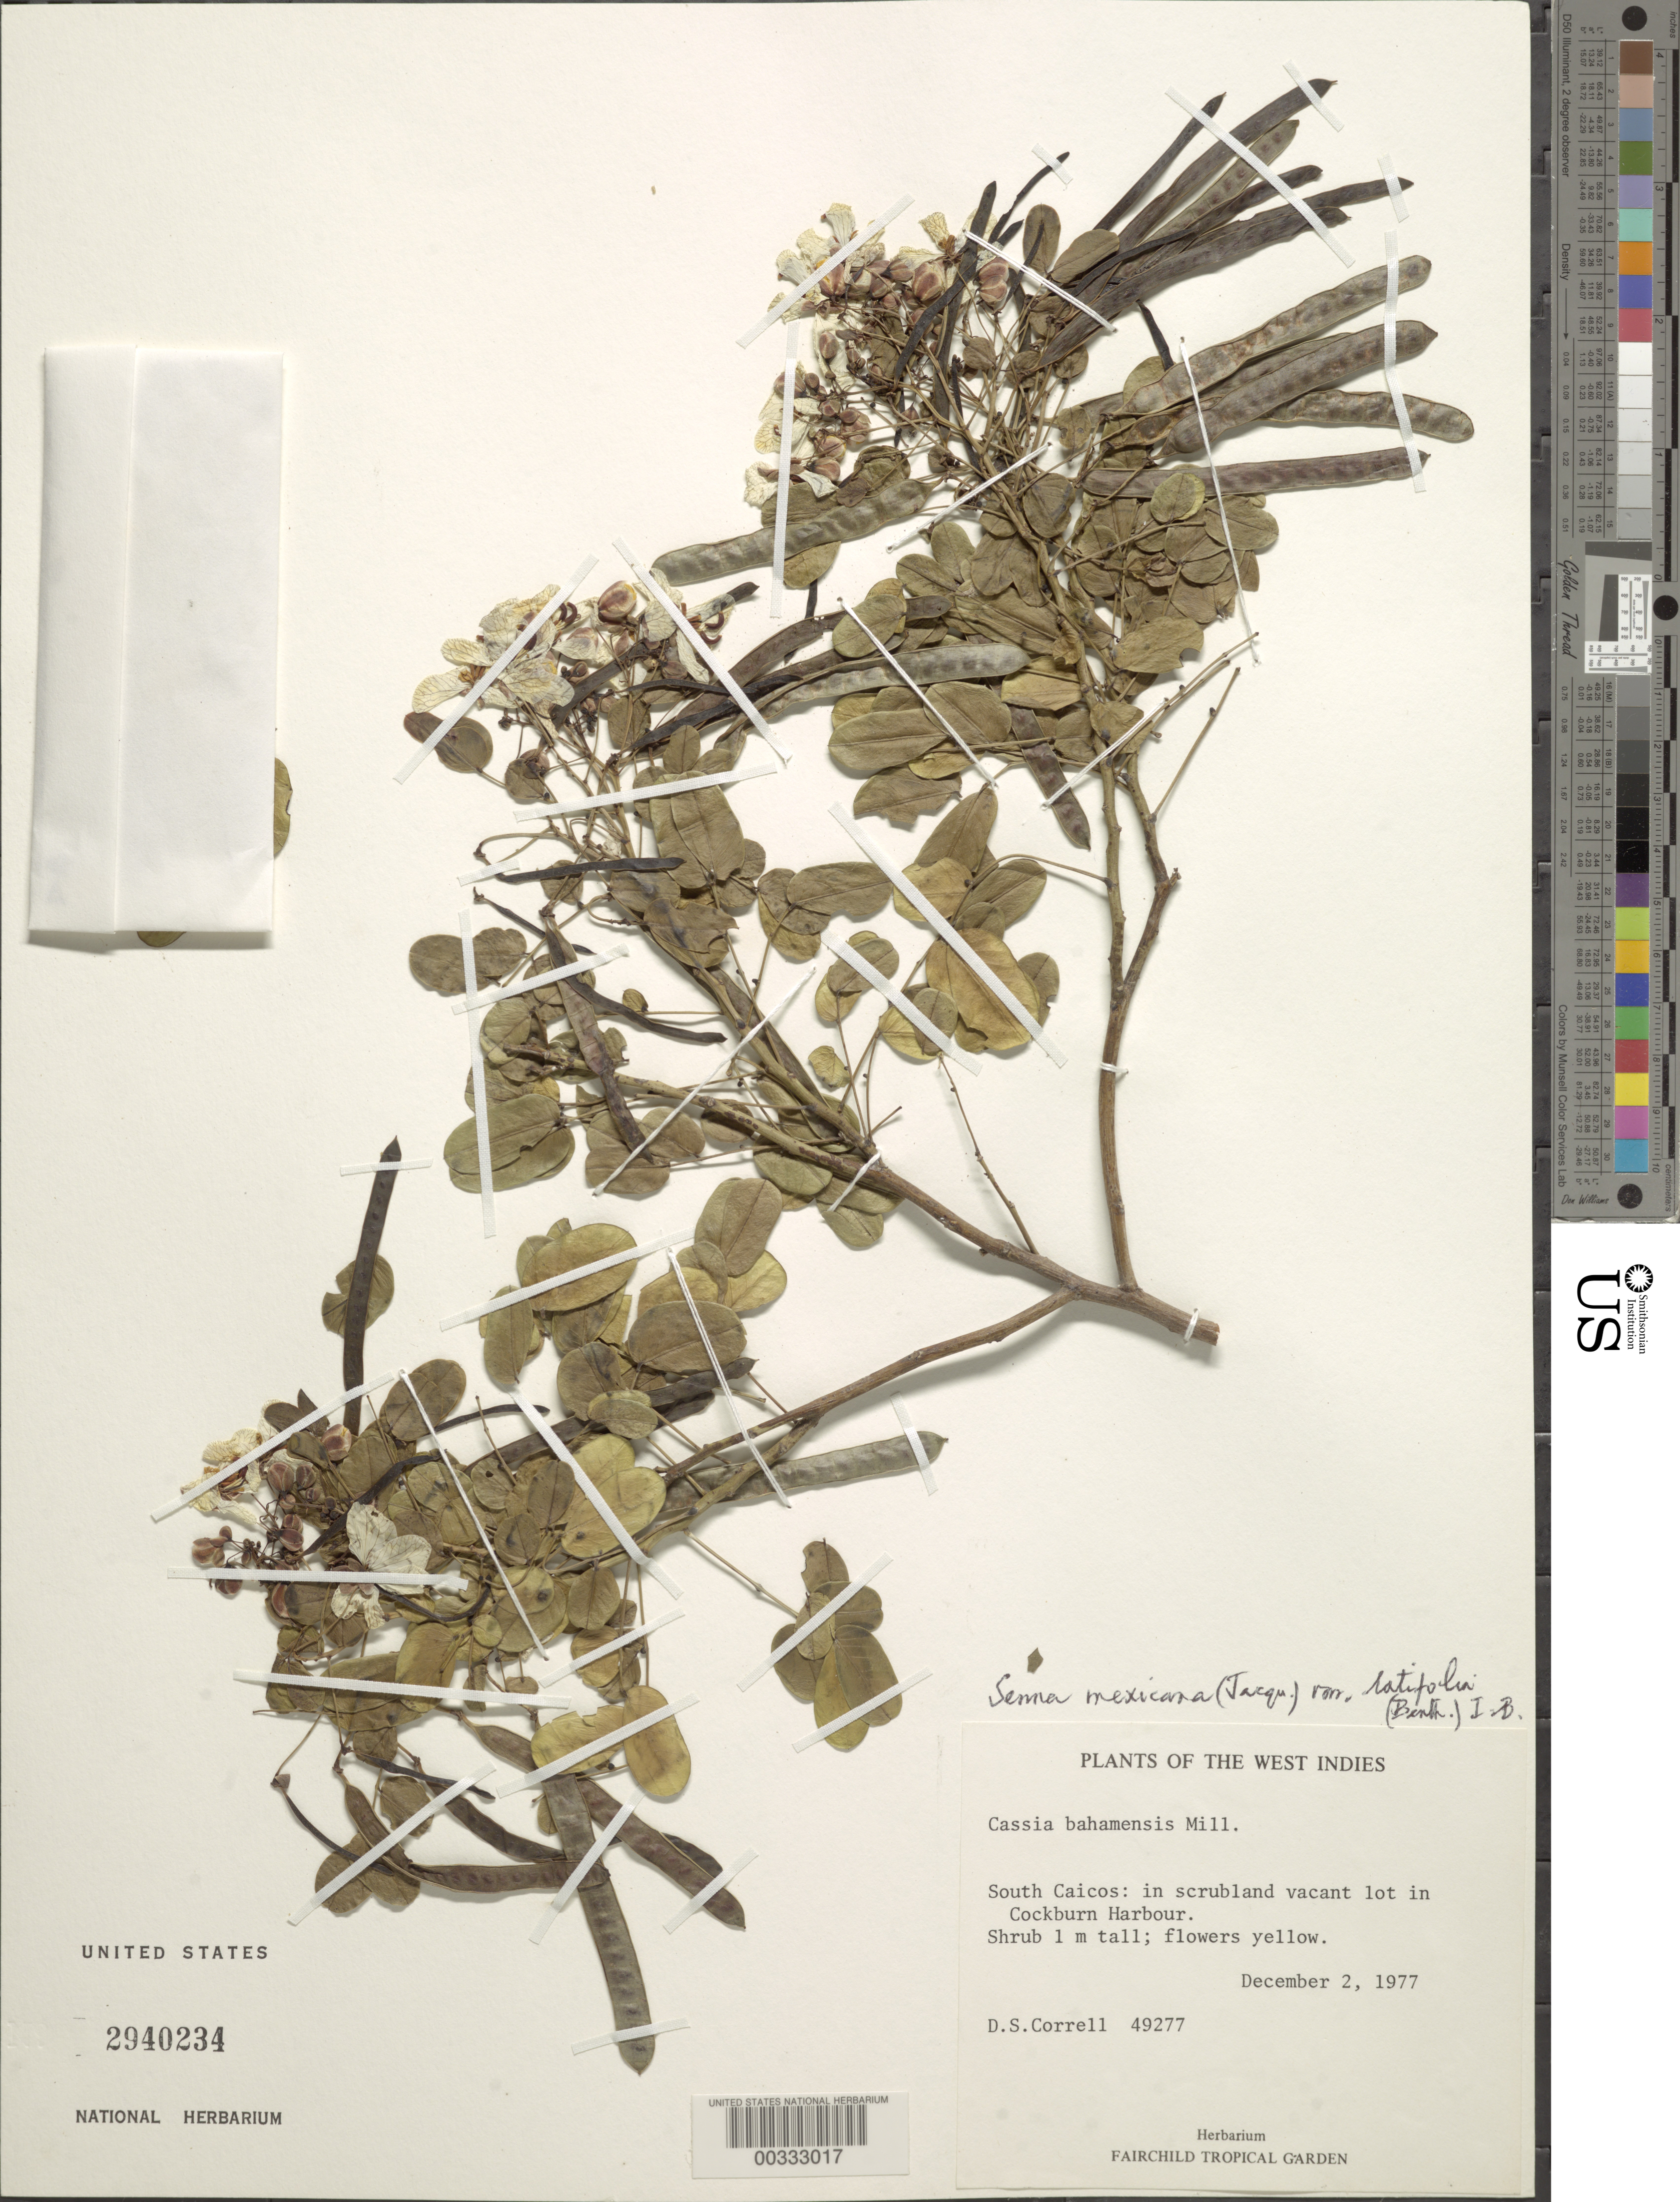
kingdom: Plantae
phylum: Tracheophyta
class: Magnoliopsida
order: Fabales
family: Fabaceae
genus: Senna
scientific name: Senna mexicana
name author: (Jacq.) H.S. Irwin & Barneby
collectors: D. S. Correll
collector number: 49277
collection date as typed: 02 Dec 1977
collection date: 1977-12-02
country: Turks and Caicos Islands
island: South Caicos Island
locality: Vacant lot in Cockburn Harbour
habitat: Scrubland lot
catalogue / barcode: US 2940234